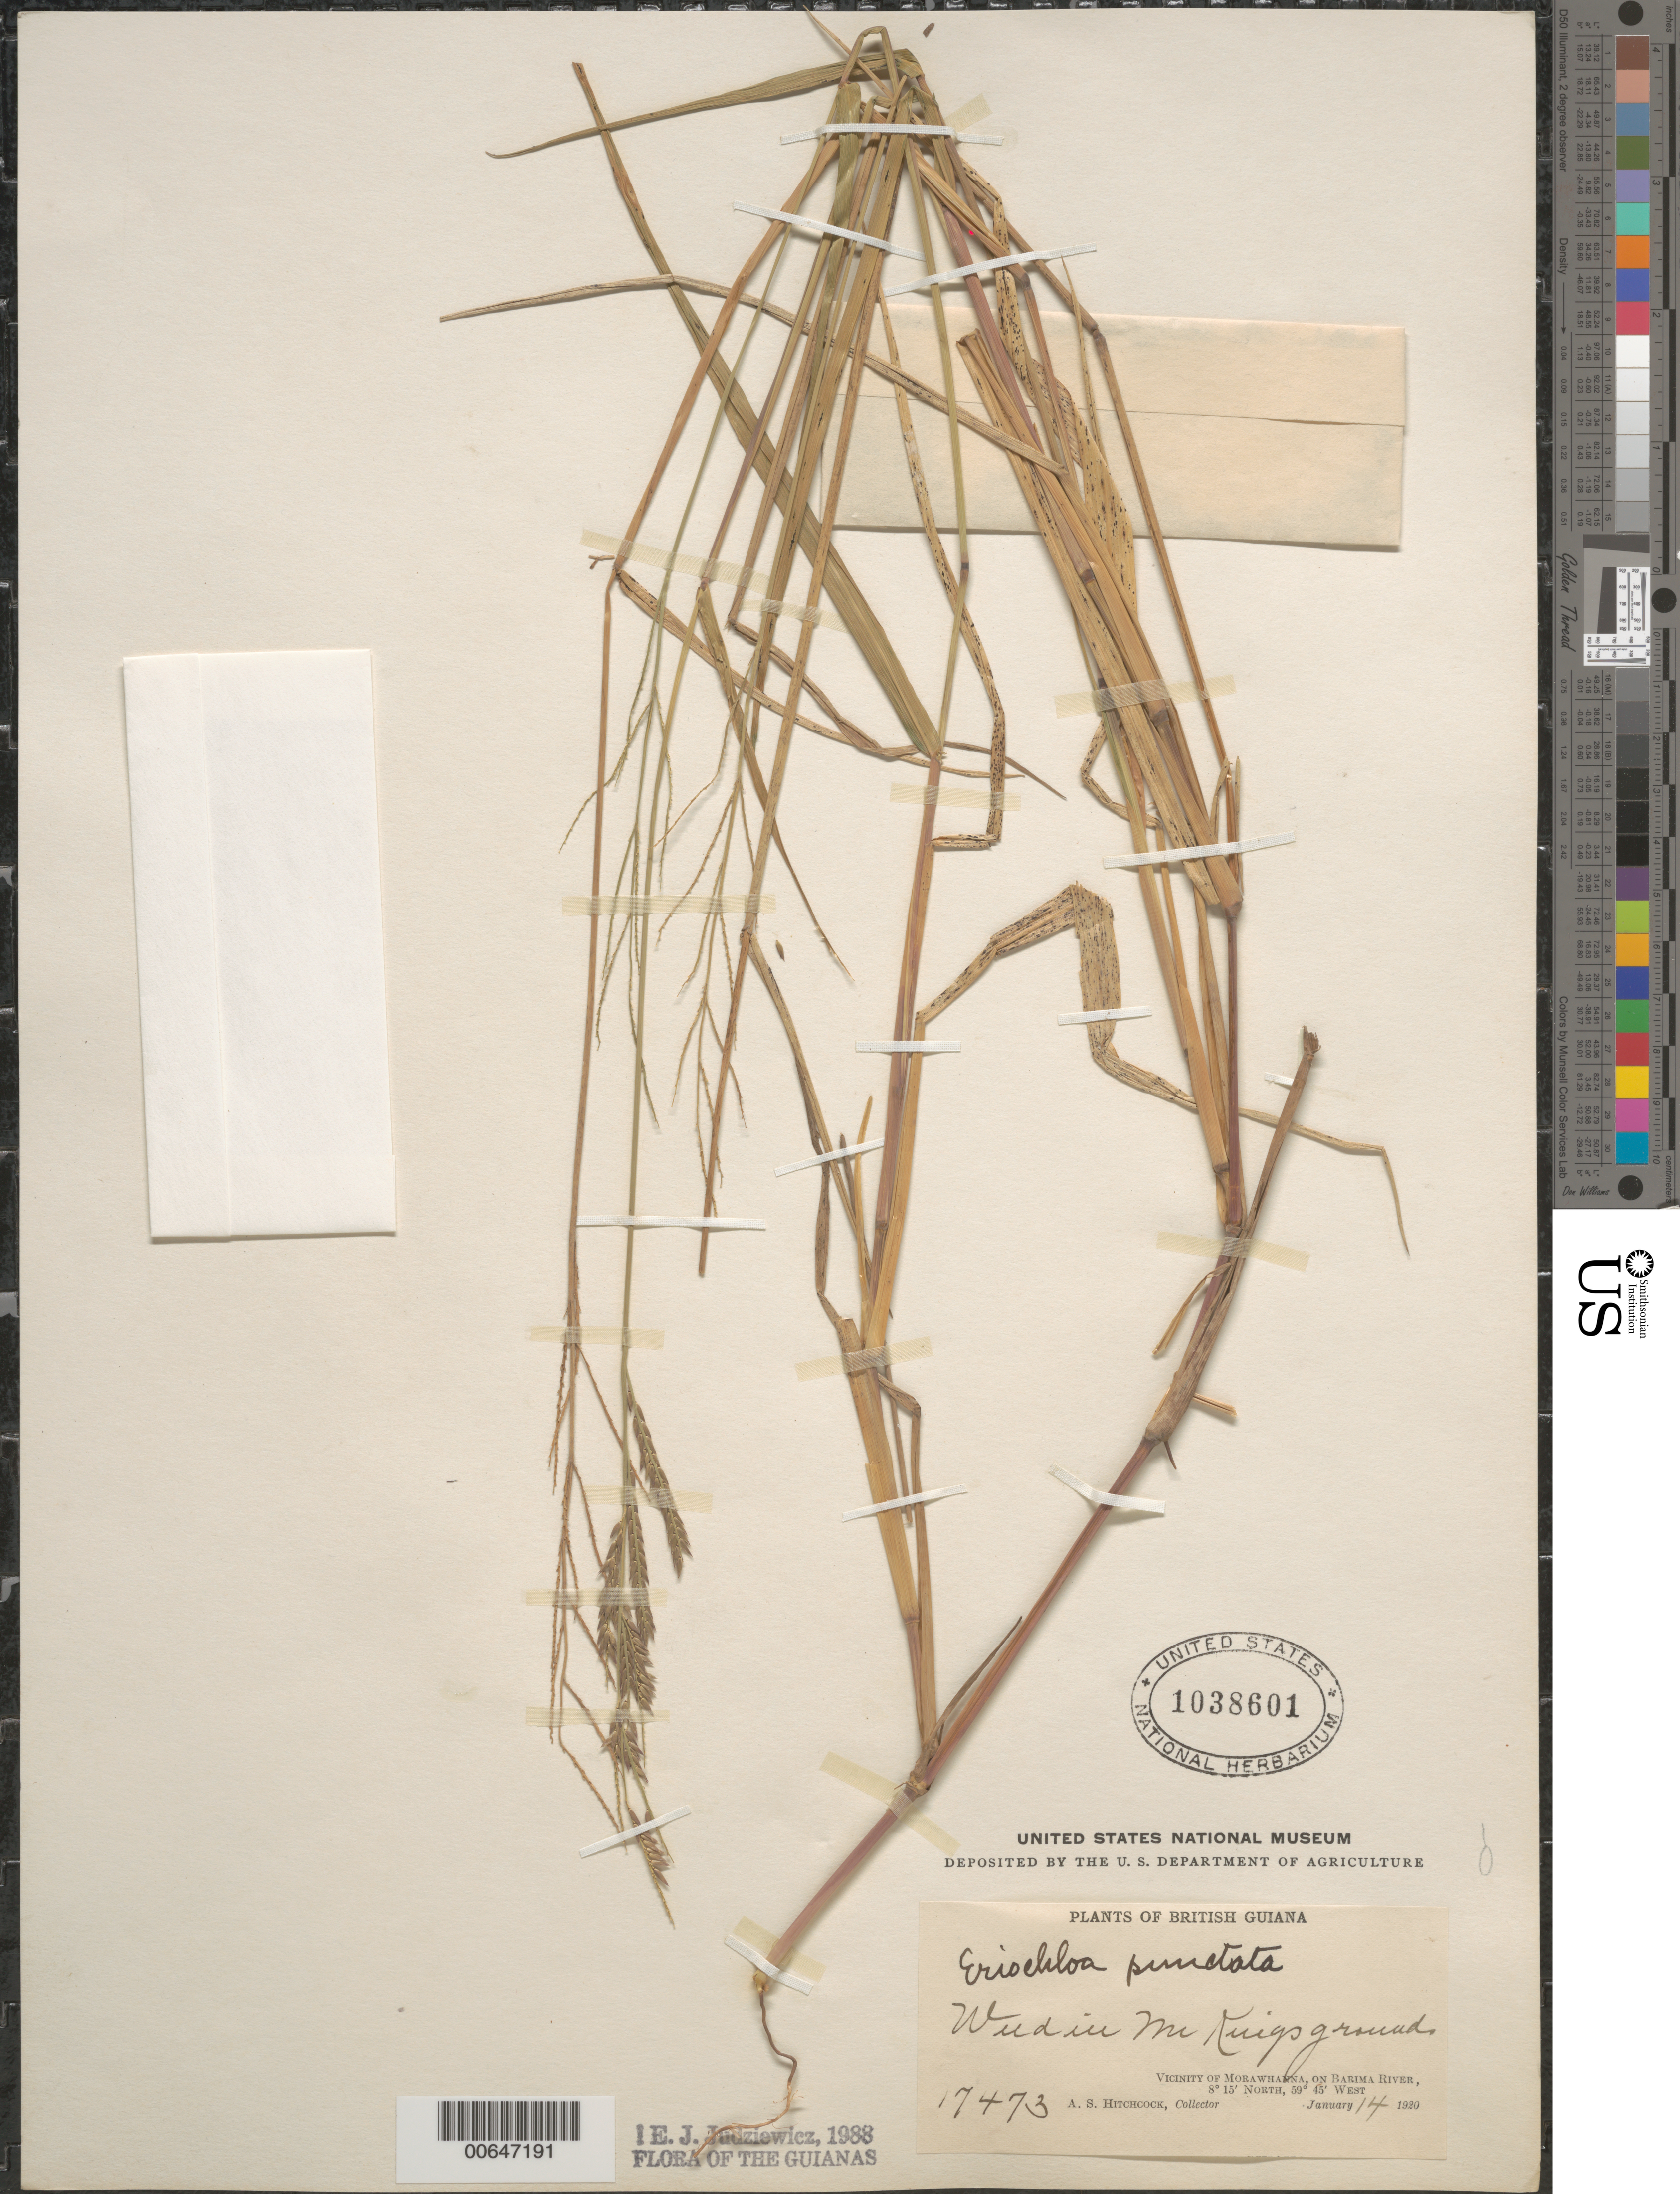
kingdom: Plantae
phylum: Tracheophyta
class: Liliopsida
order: Poales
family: Poaceae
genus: Eriochloa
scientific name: Eriochloa punctata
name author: (L.) Desv. ex Ham.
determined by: Judziewicz, E. J.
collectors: J. Hoock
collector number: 17473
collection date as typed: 14-Jan-20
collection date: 1920-01-14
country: Guyana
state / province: U. Demerara-Berbice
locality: Wismar, on the Demerara River, Mackenzie on the River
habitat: Weed in McKuigs ground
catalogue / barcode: US 1038601